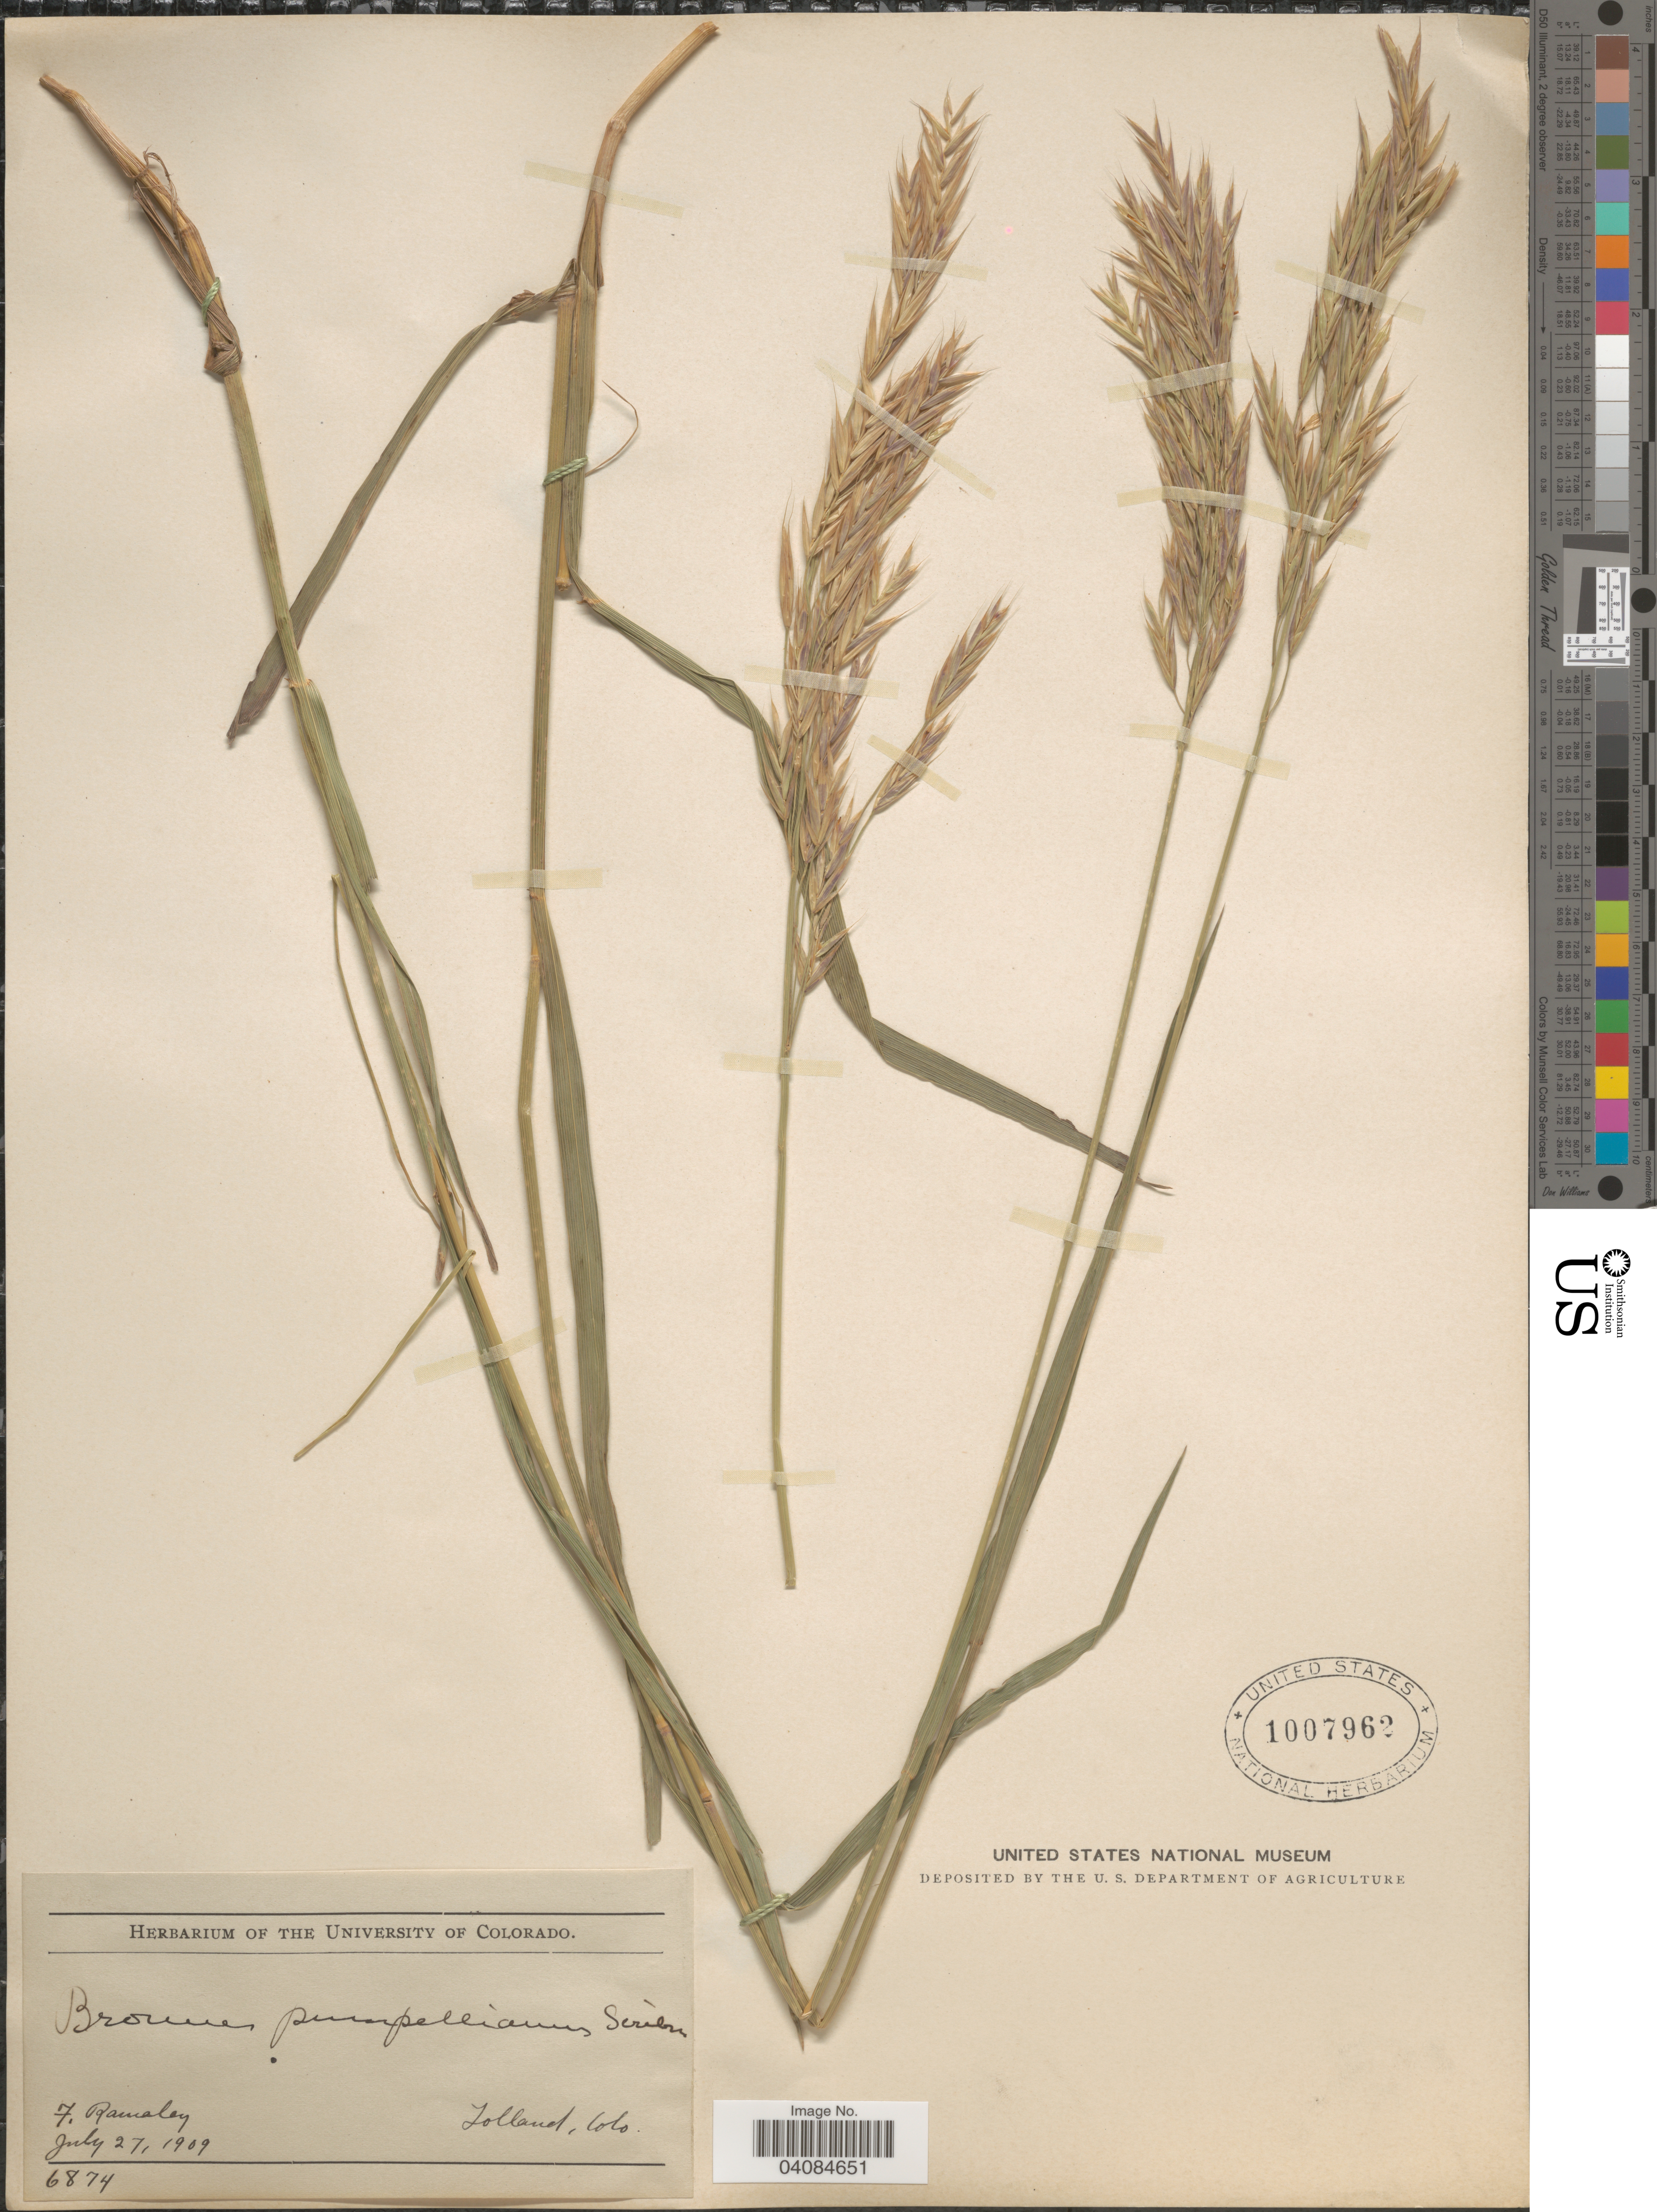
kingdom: Plantae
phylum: Tracheophyta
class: Liliopsida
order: Poales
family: Poaceae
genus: Bromus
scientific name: Bromus pumpellianus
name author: Scribn.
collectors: F. Ramaley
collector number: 6874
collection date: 1909-07-27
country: United States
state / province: Colorado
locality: Tolland.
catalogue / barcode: US 1007962